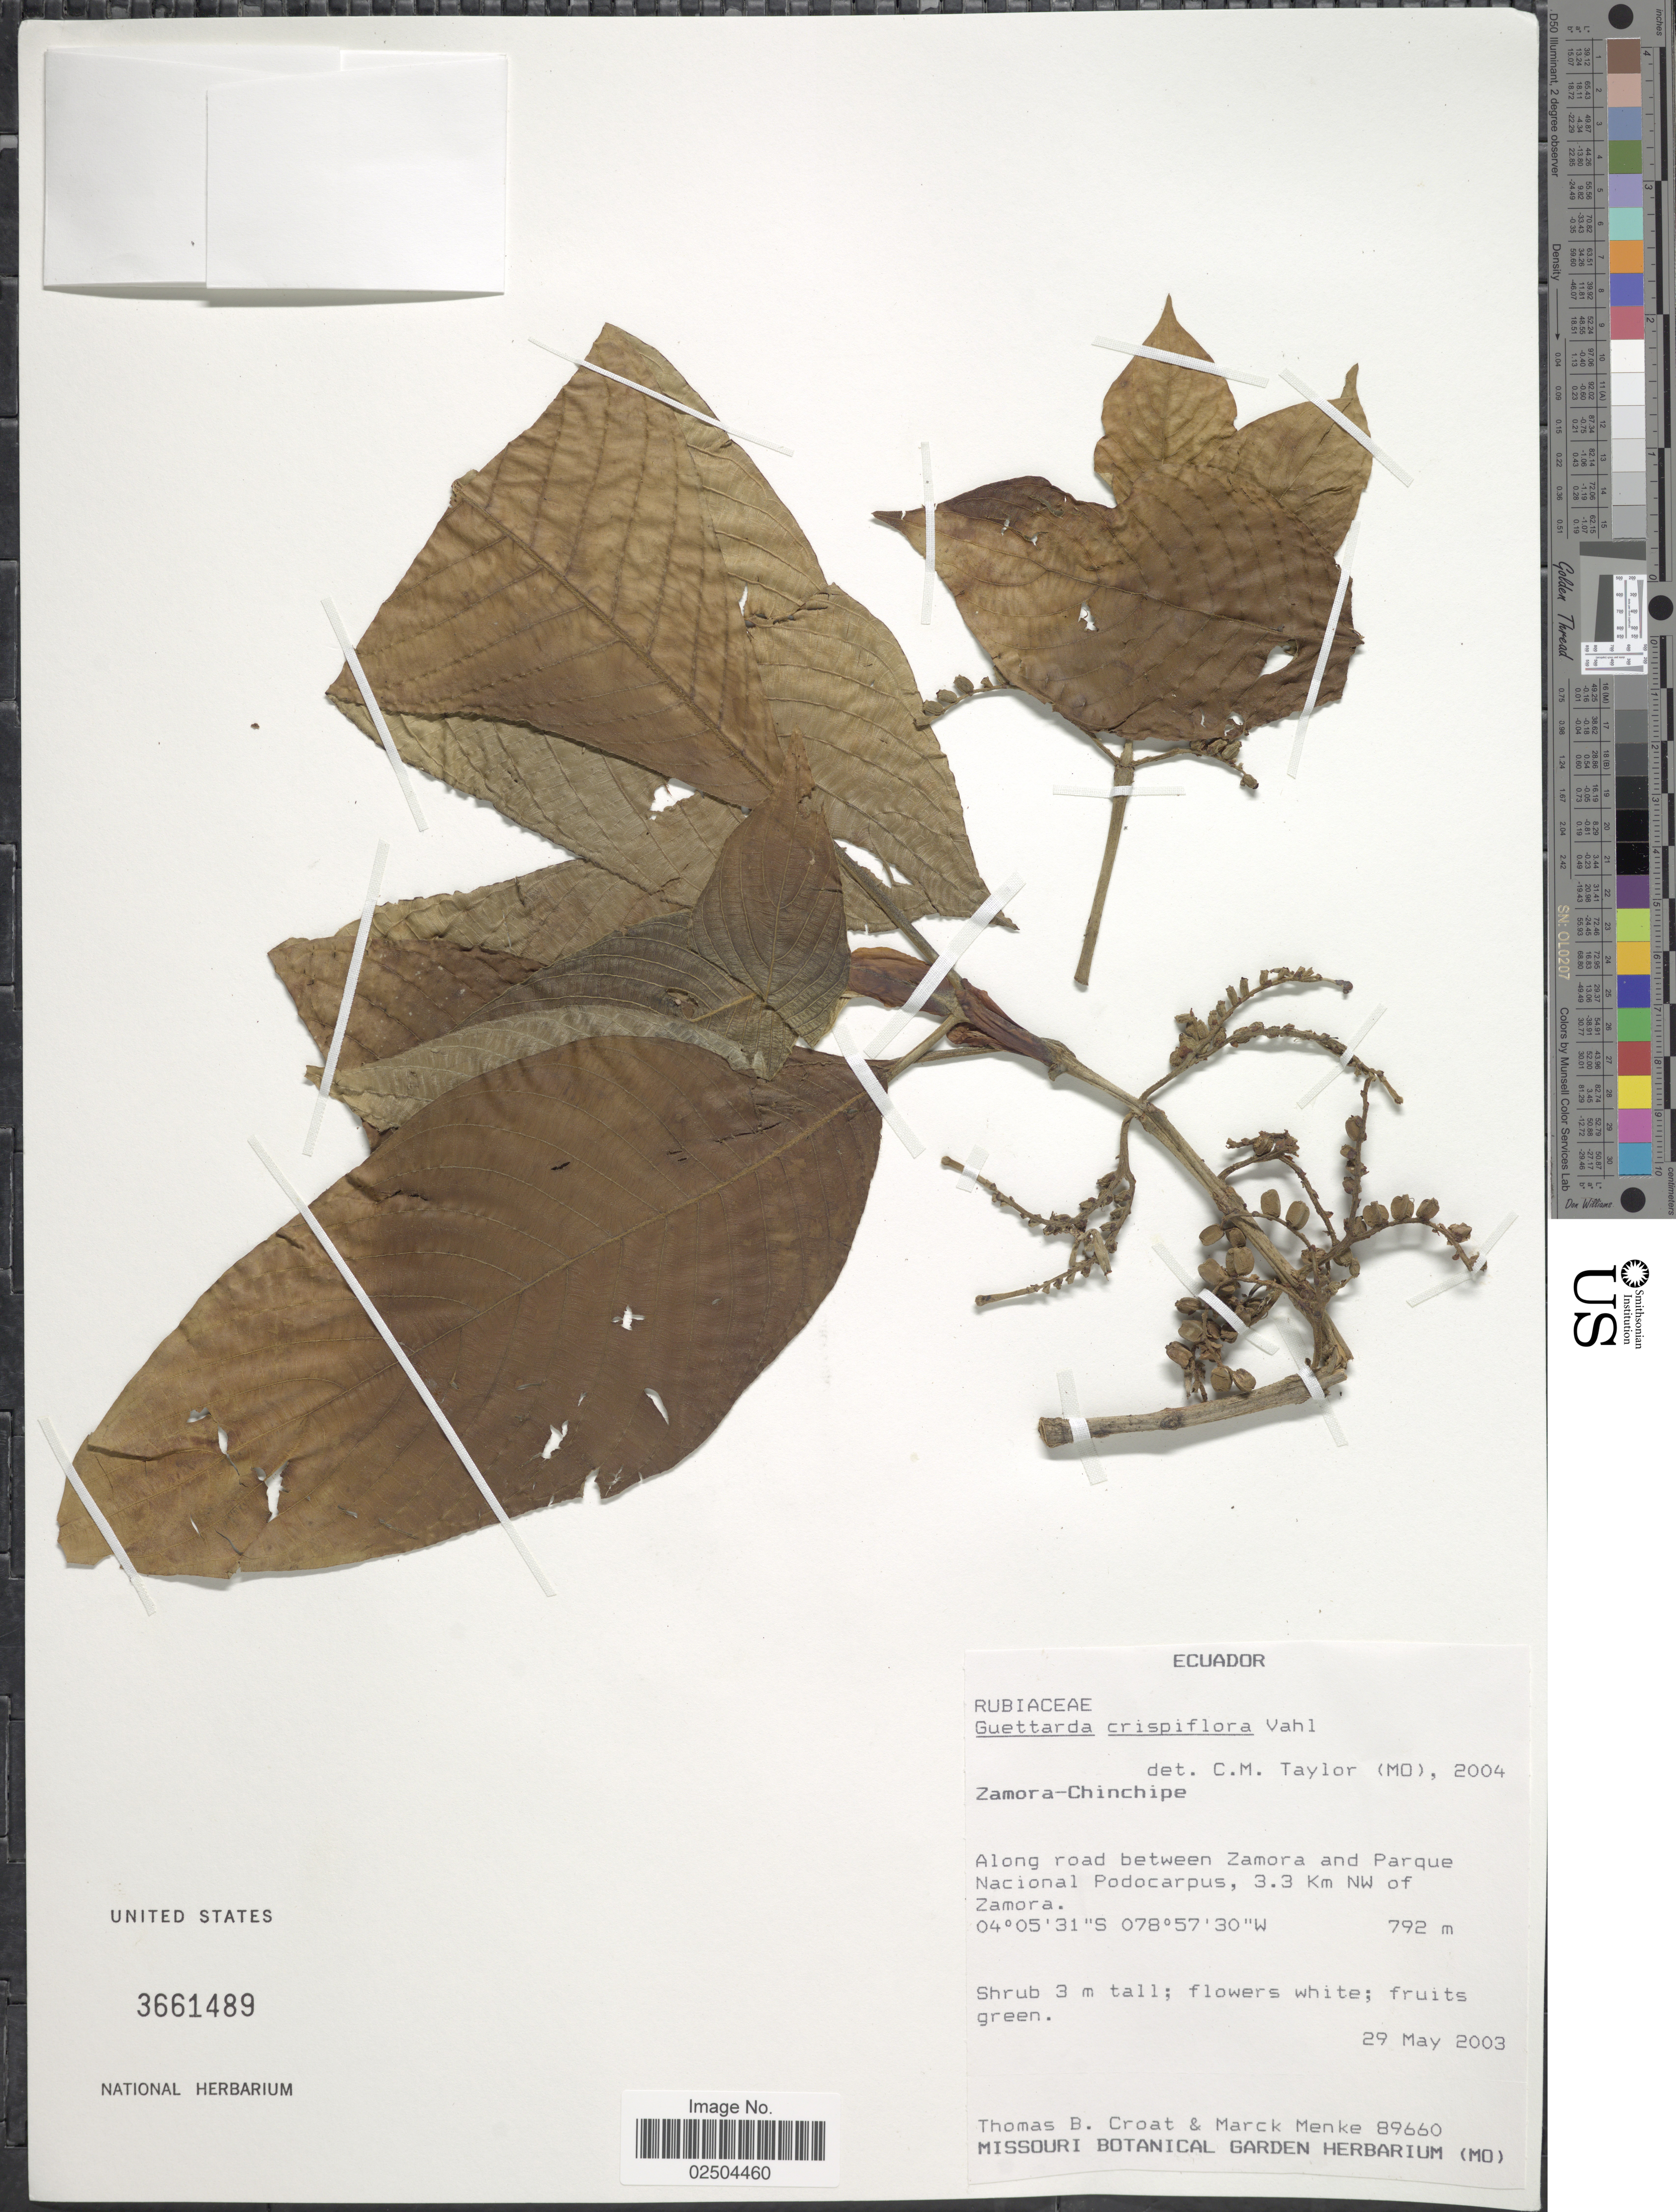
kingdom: Plantae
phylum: Tracheophyta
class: Magnoliopsida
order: Gentianales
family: Rubiaceae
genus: Guettarda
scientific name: Guettarda crispiflora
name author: Vahl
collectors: T. B. Croat & M. Menke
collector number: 89660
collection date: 2003-05-29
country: Ecuador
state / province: Zamora-Chinchipe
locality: Along road between Zamora and Parque Nacional Podocarpu, 3.3 km NW of Zamora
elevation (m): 792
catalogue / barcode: US 3661489